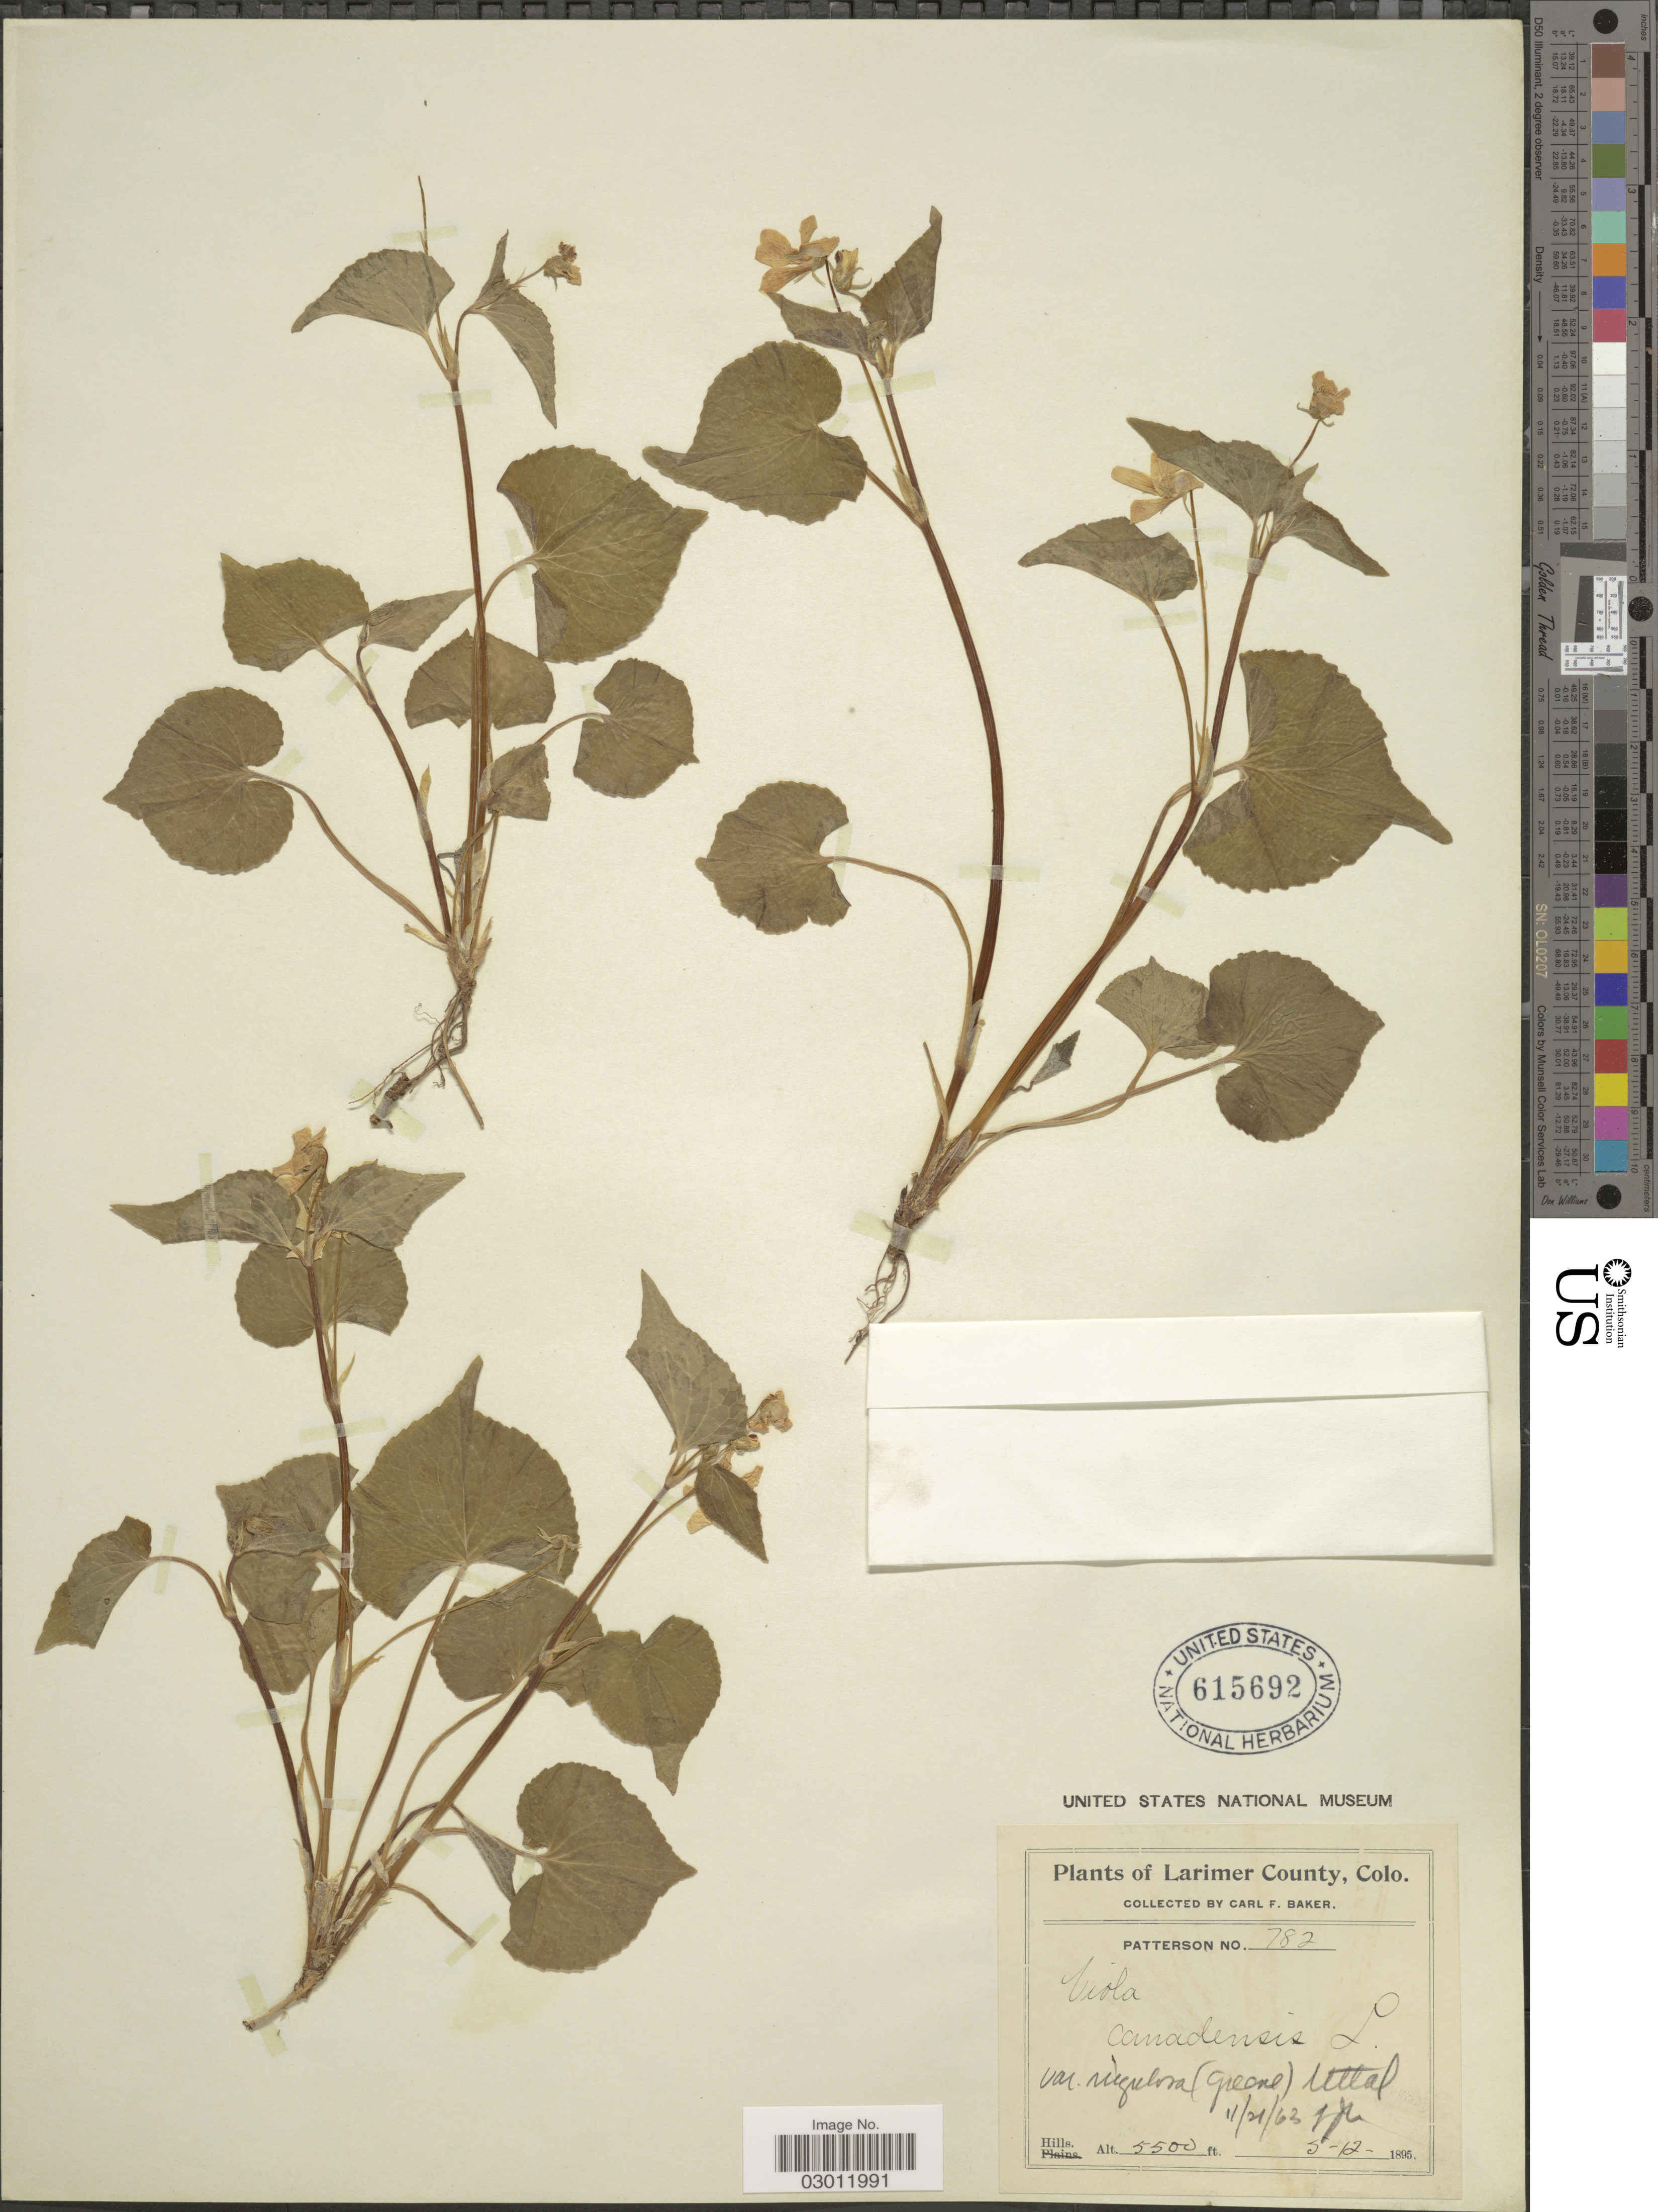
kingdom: Plantae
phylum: Tracheophyta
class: Magnoliopsida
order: Malpighiales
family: Violaceae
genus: Viola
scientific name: Viola canadensis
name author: L.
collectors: C. F. Baker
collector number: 782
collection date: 1895-05-12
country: United States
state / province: Colorado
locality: Larimer County, Colo. Hills.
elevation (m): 1676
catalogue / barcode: US 615692